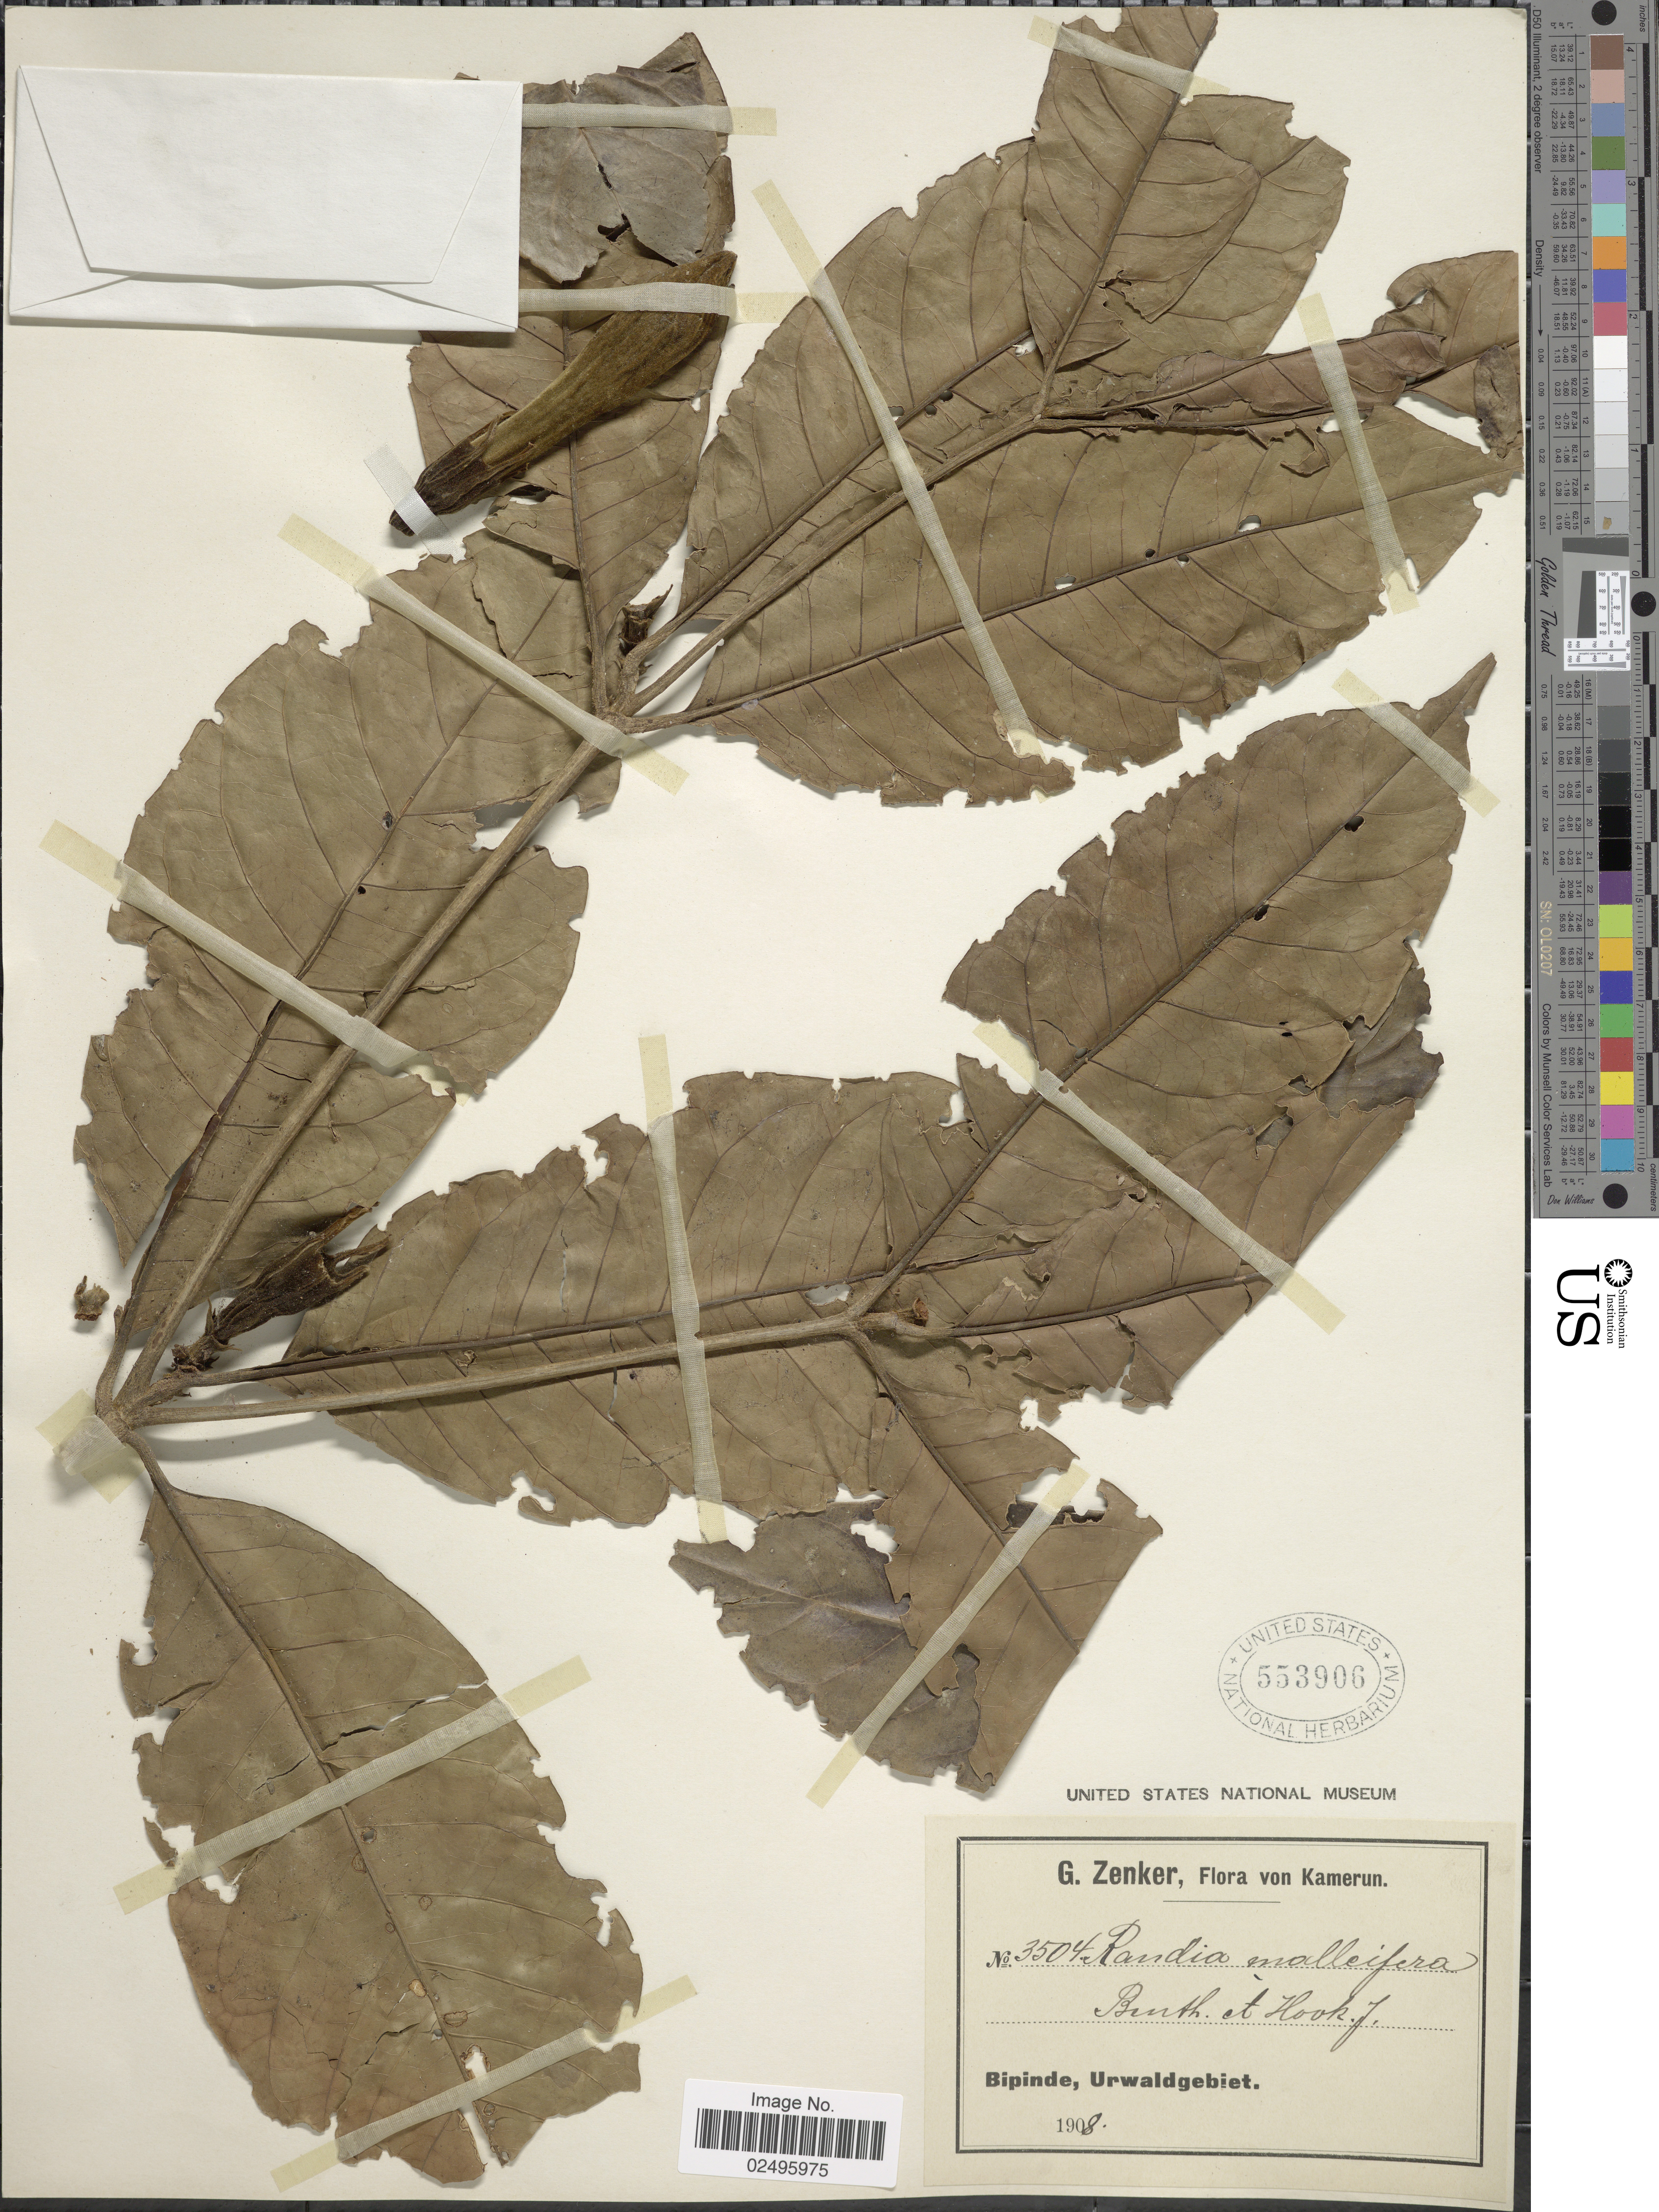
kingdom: Plantae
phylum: Tracheophyta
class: Magnoliopsida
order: Gentianales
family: Rubiaceae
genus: Rothmannia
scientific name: Rothmannia whitfieldii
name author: (Lindl.) Dandy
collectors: G. A. Zenker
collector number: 3504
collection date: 1908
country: Cameroon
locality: Kamerun. Bipinde, Urwaldgebiet.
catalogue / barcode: US 553906